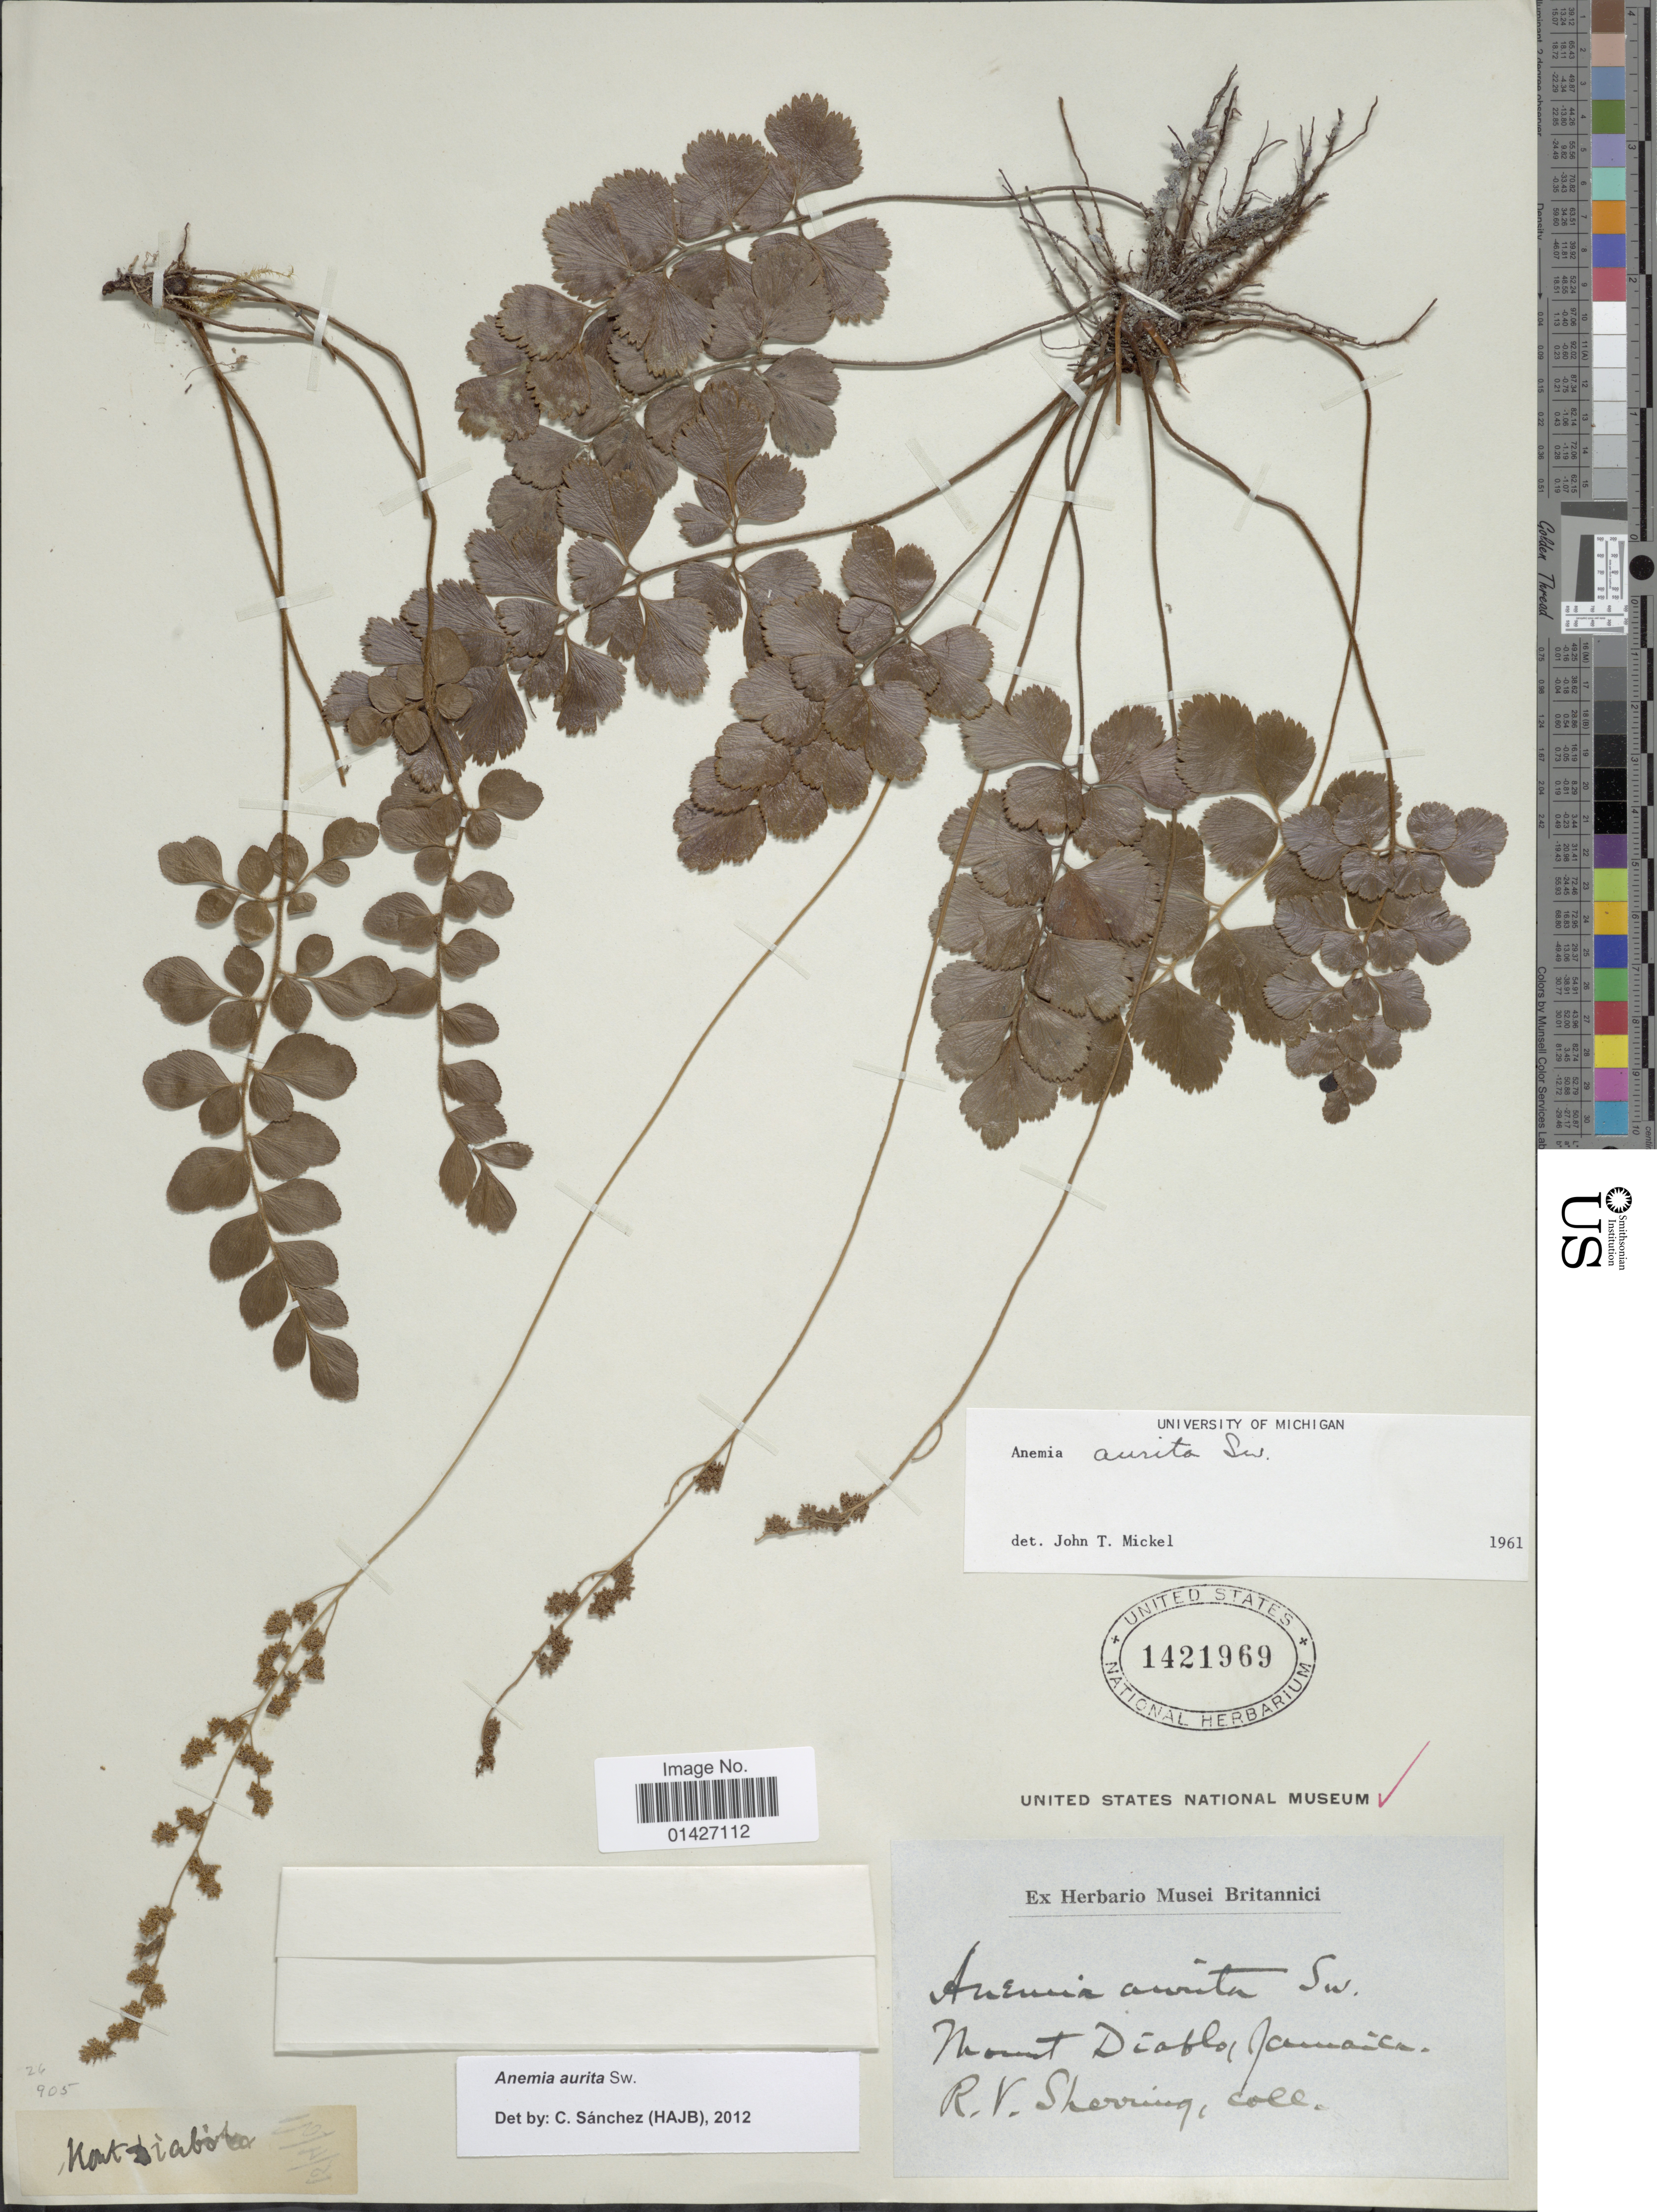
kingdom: Plantae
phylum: Tracheophyta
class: Polypodiopsida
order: Schizaeales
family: Anemiaceae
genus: Anemia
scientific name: Anemia aurita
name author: Sw.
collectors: R. Sherring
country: Jamaica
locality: Mount Diablo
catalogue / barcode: US 1421969